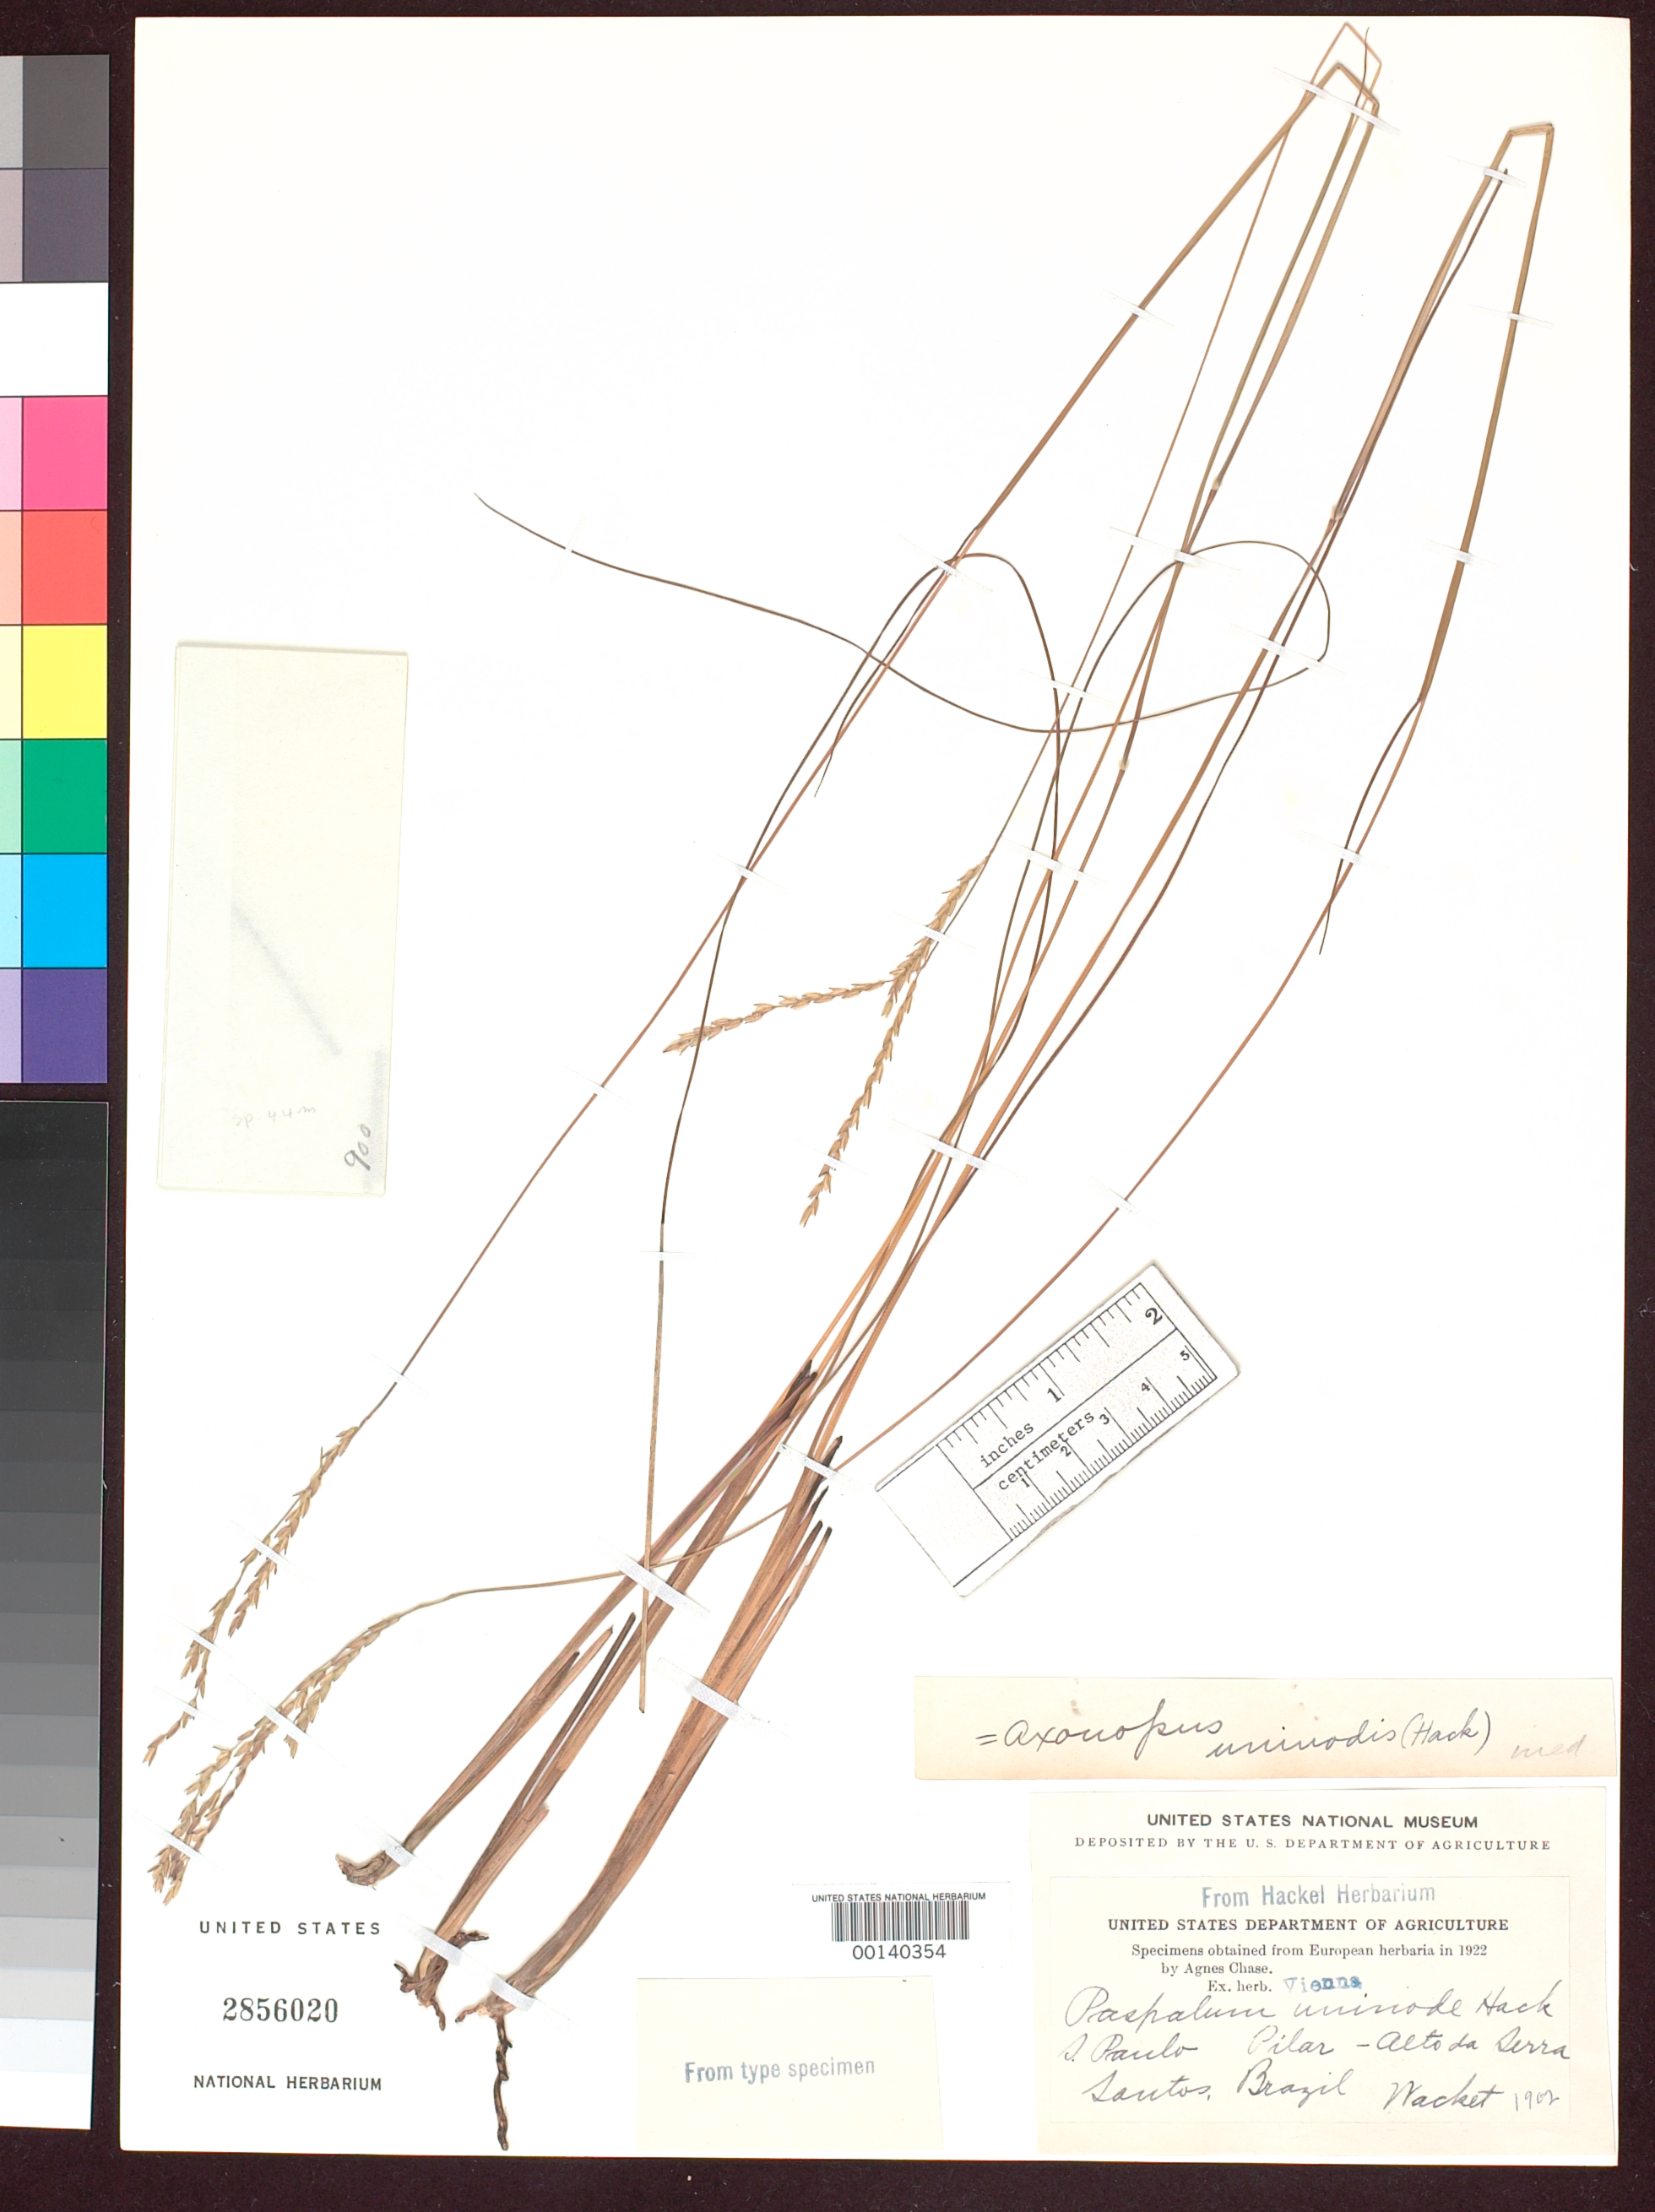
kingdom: Plantae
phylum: Tracheophyta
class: Liliopsida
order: Poales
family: Poaceae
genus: Paspalum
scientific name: Paspalum uninode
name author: Hack. in von Wettstein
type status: Isotype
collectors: M. Wacket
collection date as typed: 1902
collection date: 1902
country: Brazil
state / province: São Paulo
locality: Pilor - Alto da Serra, Santos.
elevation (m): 750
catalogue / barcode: US 2856020